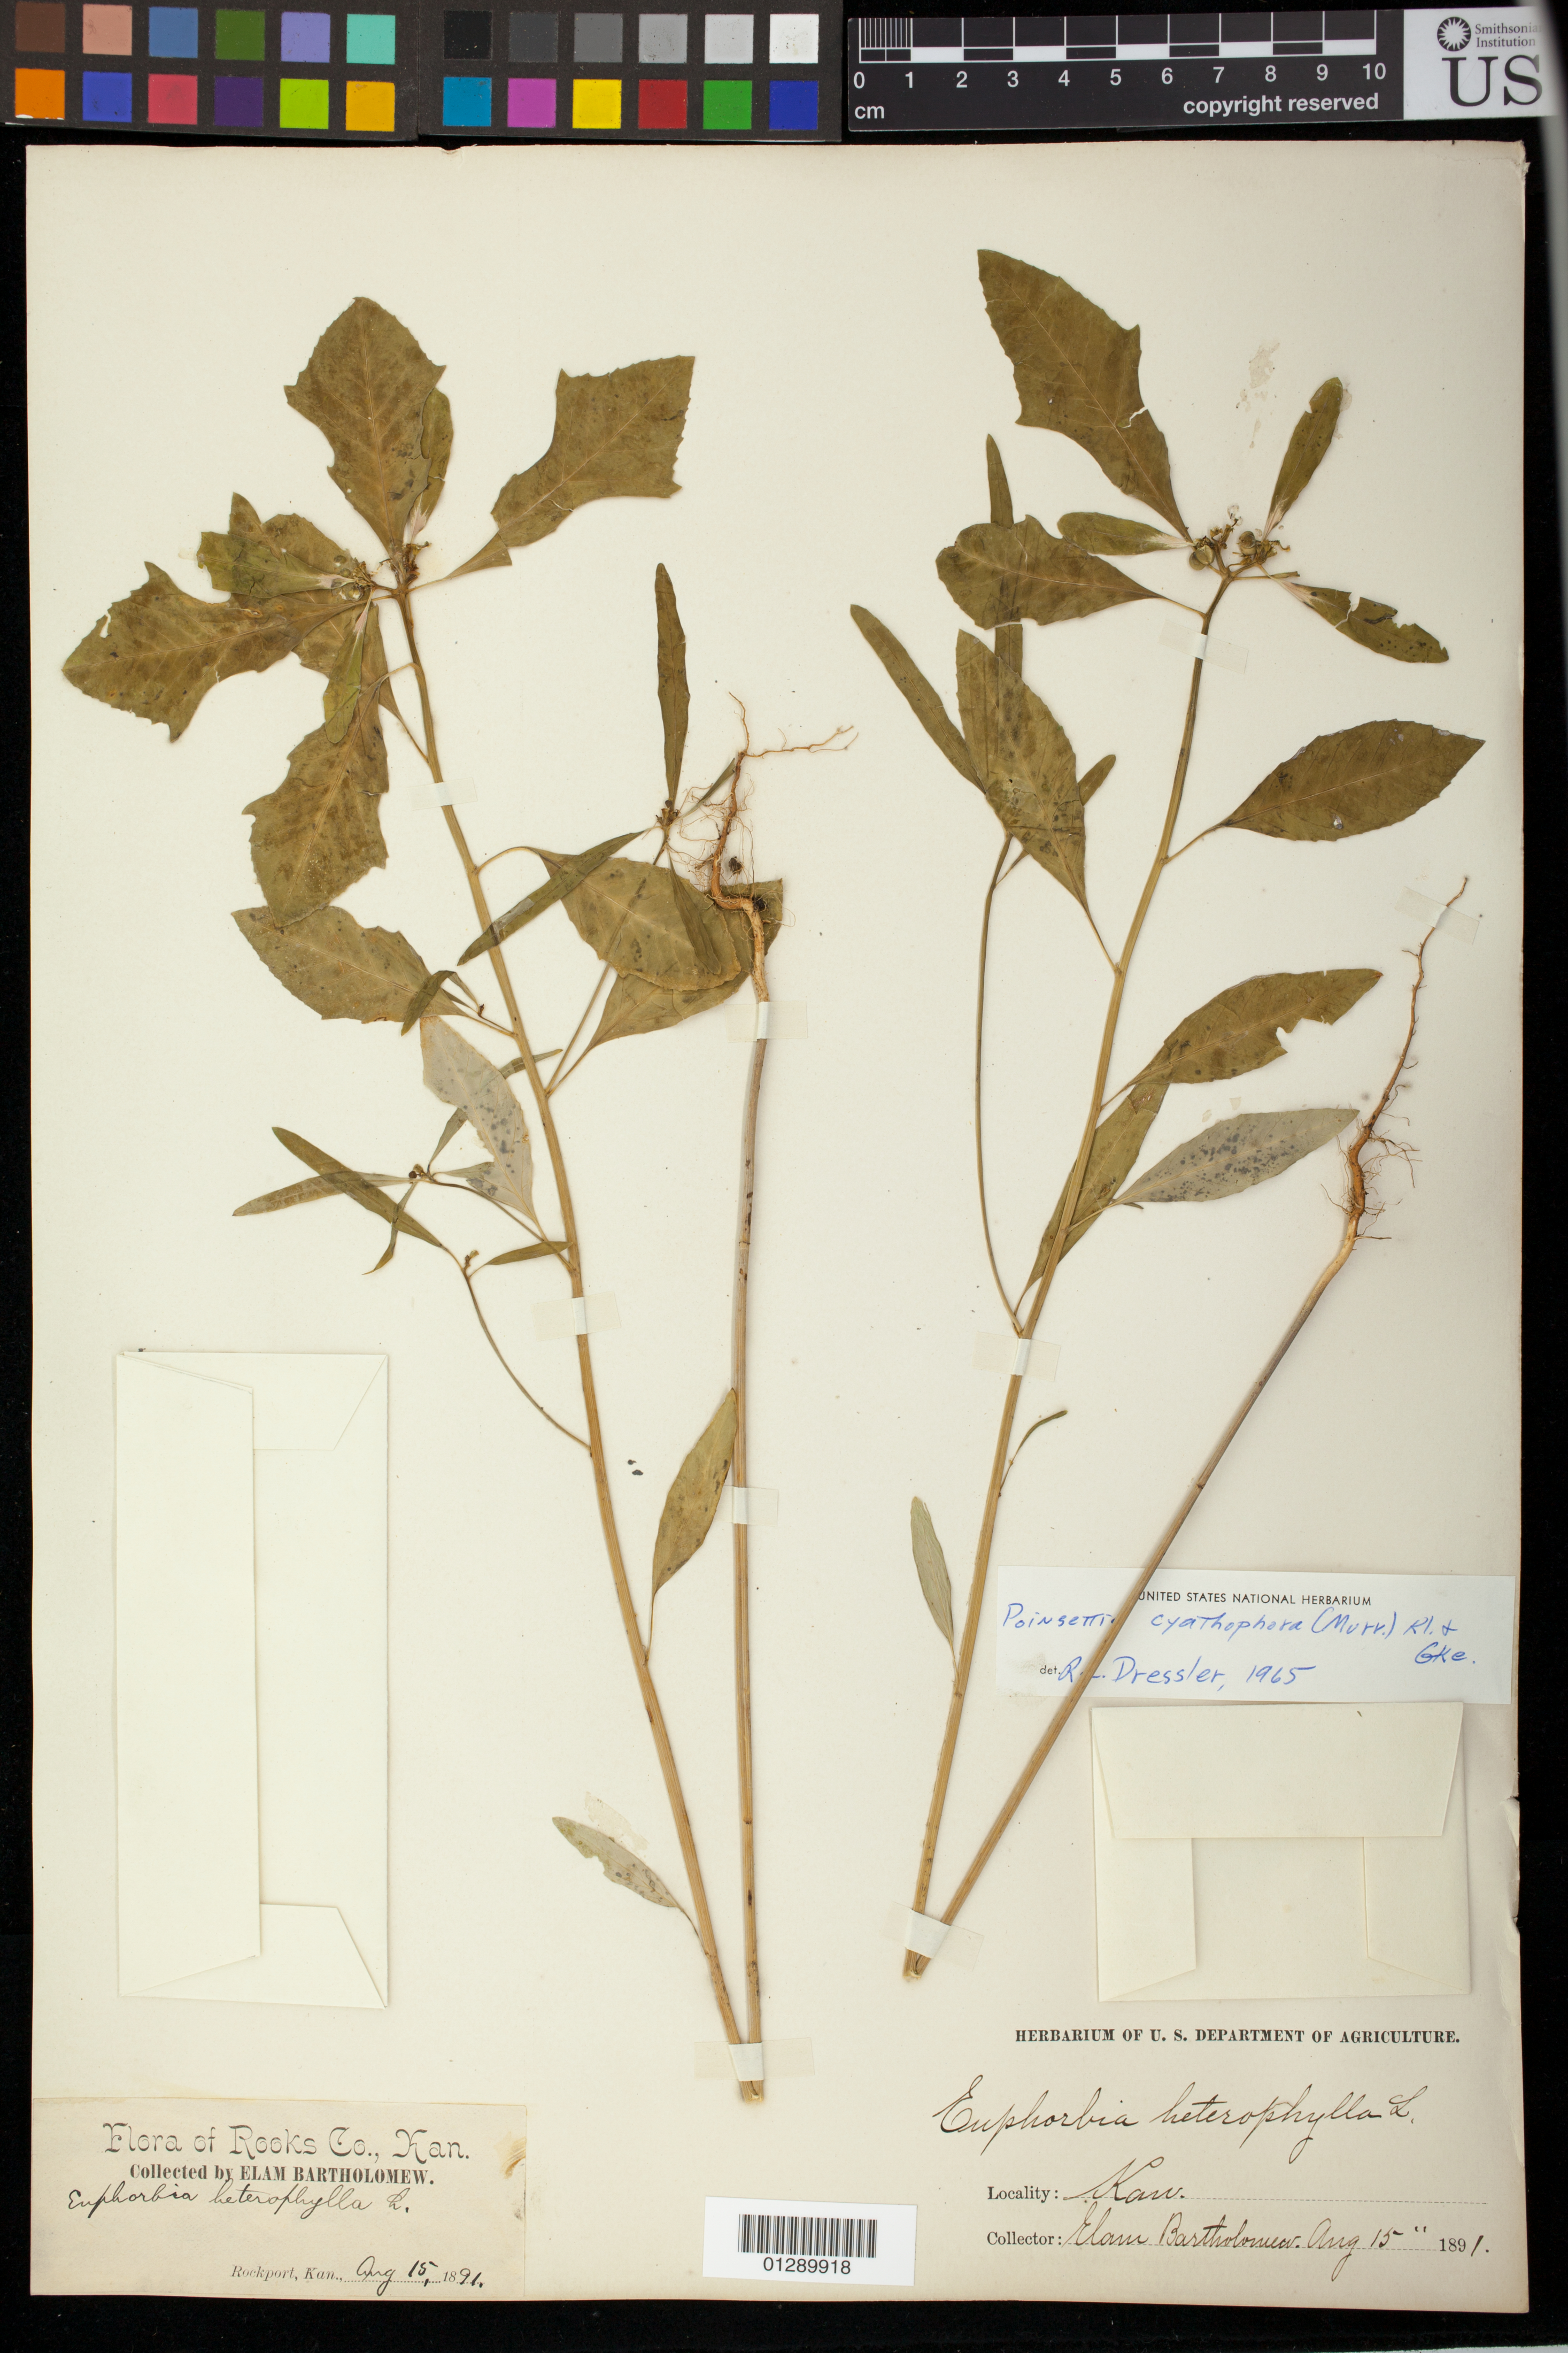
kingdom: Plantae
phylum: Tracheophyta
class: Magnoliopsida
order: Malpighiales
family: Euphorbiaceae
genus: Euphorbia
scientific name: Euphorbia heterophylla var. cyathophora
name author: (Murr.) Griseb.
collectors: E. Bartholomew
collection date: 1891-08-15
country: United States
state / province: Kansas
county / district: Rooks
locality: Rockport